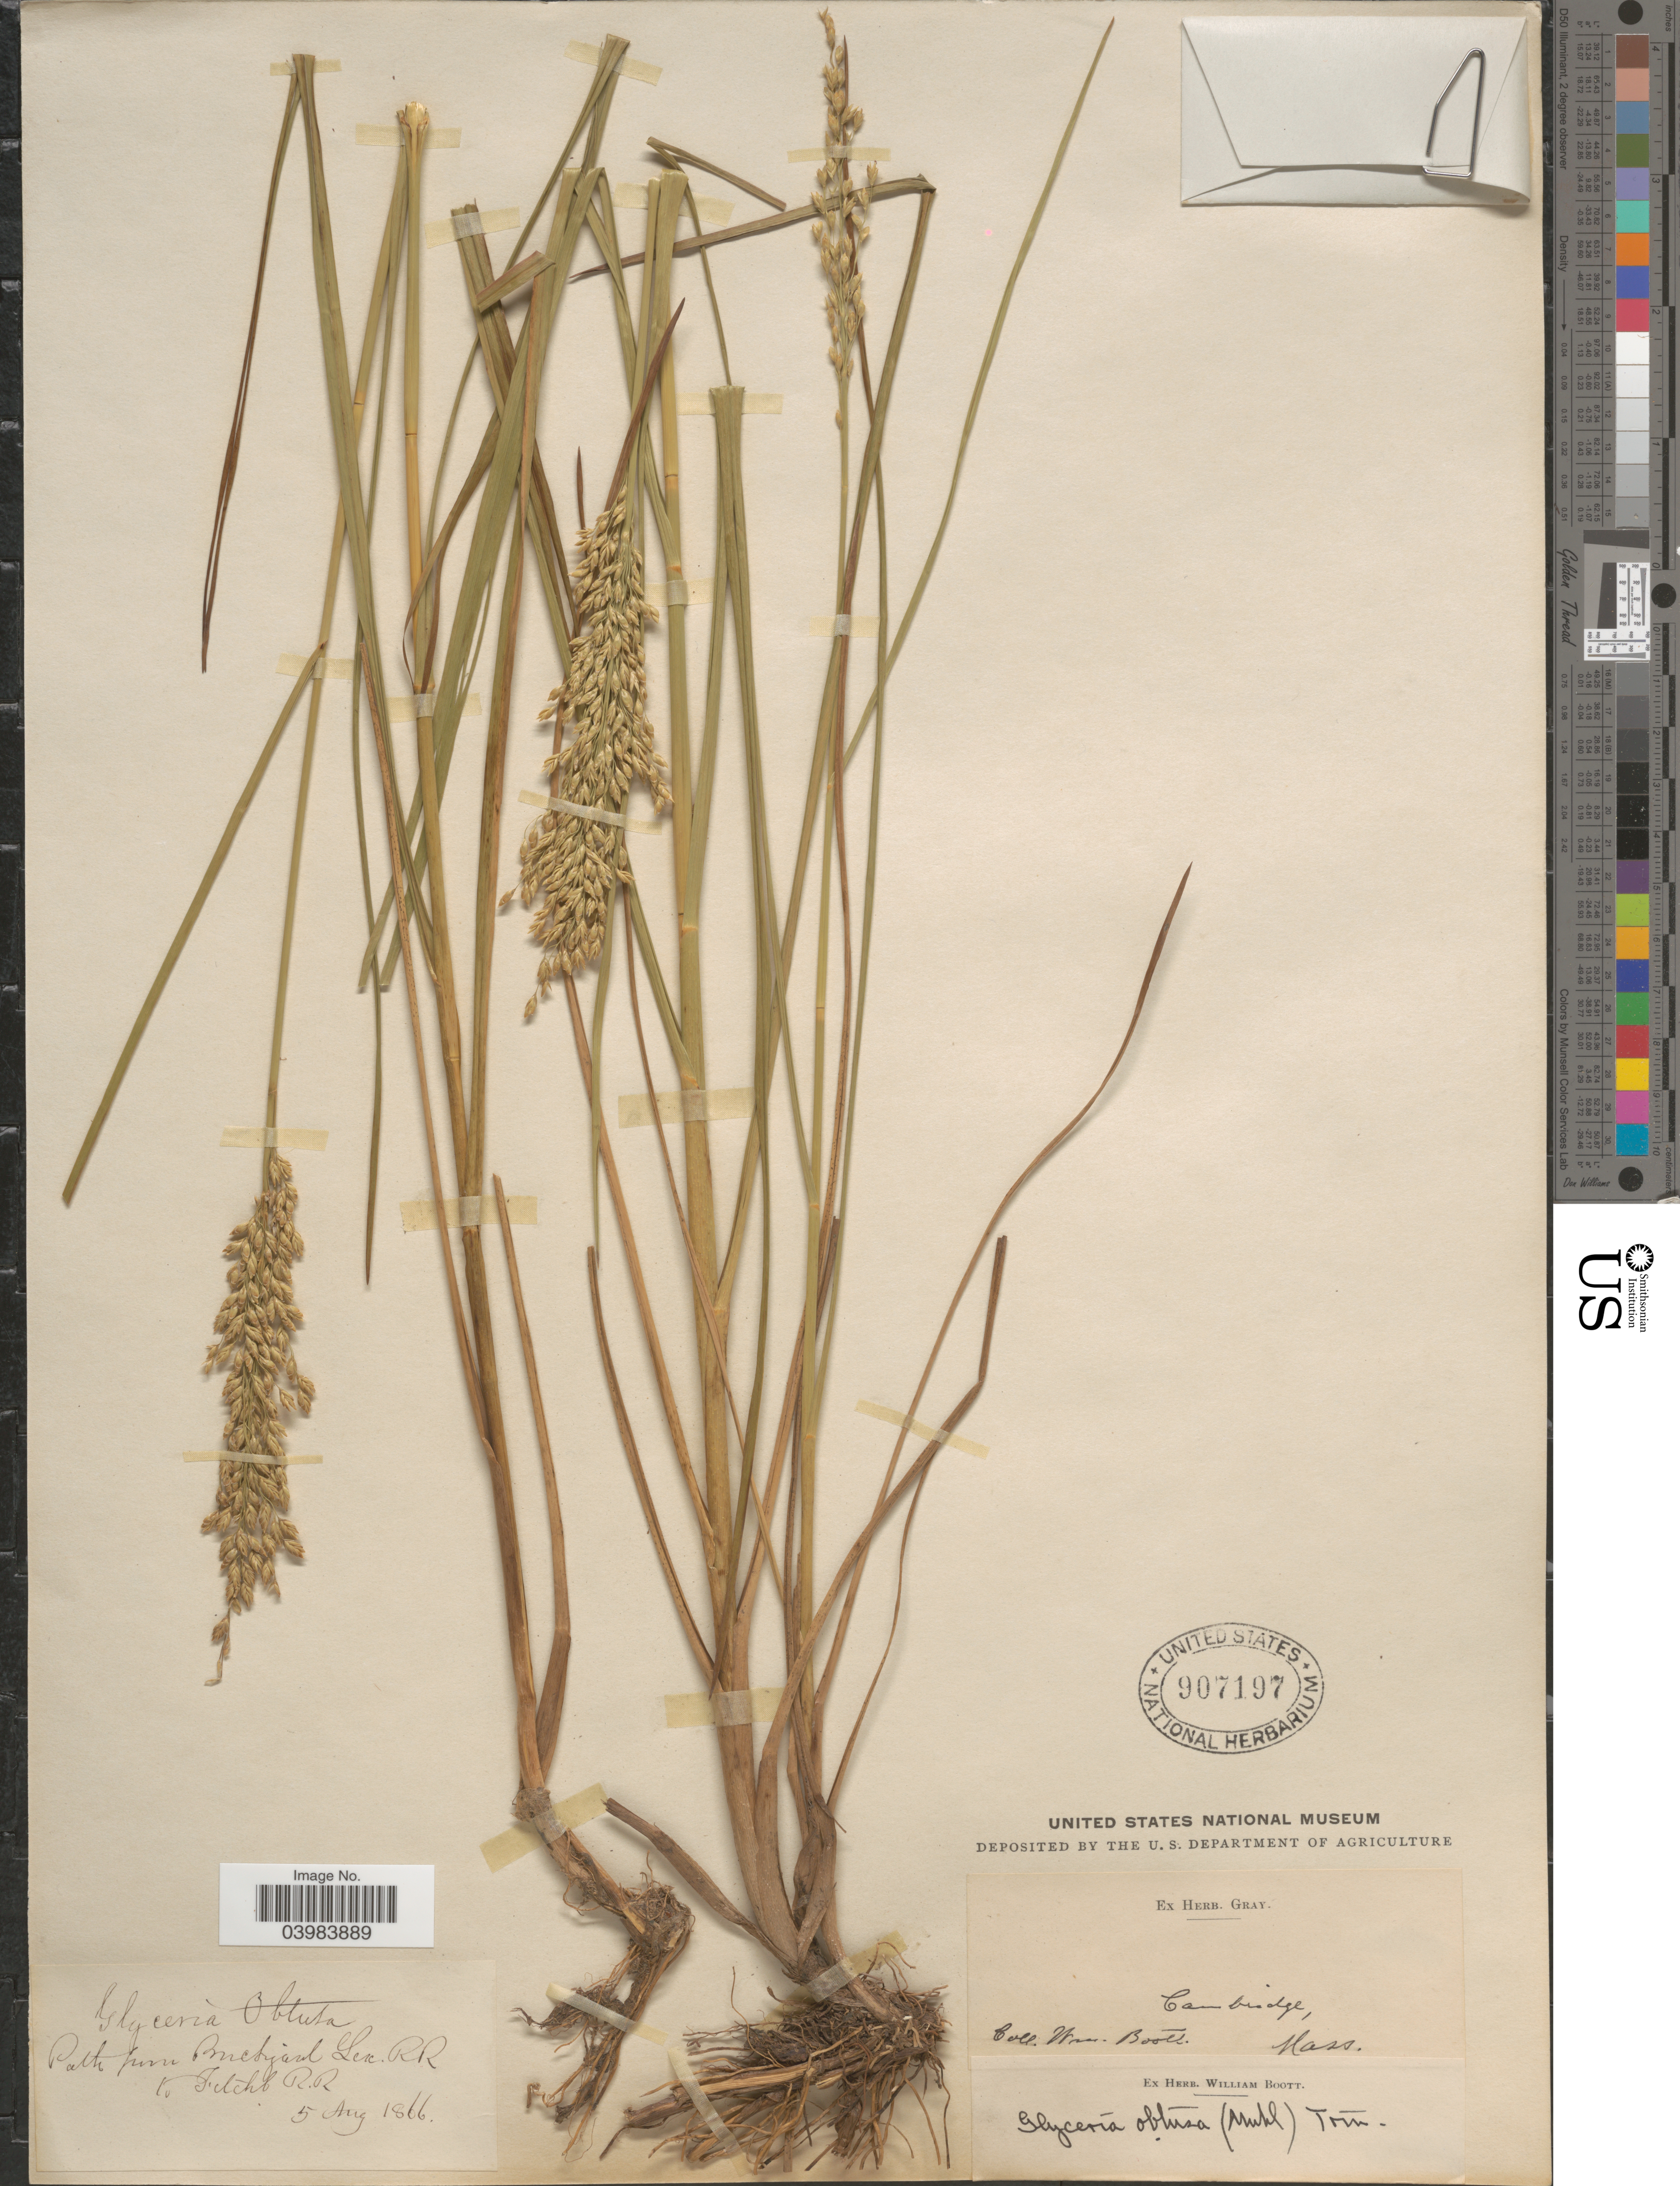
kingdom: Plantae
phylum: Tracheophyta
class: Liliopsida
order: Poales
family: Poaceae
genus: Glyceria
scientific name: Glyceria obtusa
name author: (Muhl.) Trin.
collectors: W. Boott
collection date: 1866-08-05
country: United States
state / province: Massachusetts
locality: Cambridge. Path from Brick Yard Lex. RR to Fitchb. R.R.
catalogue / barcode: US 907197